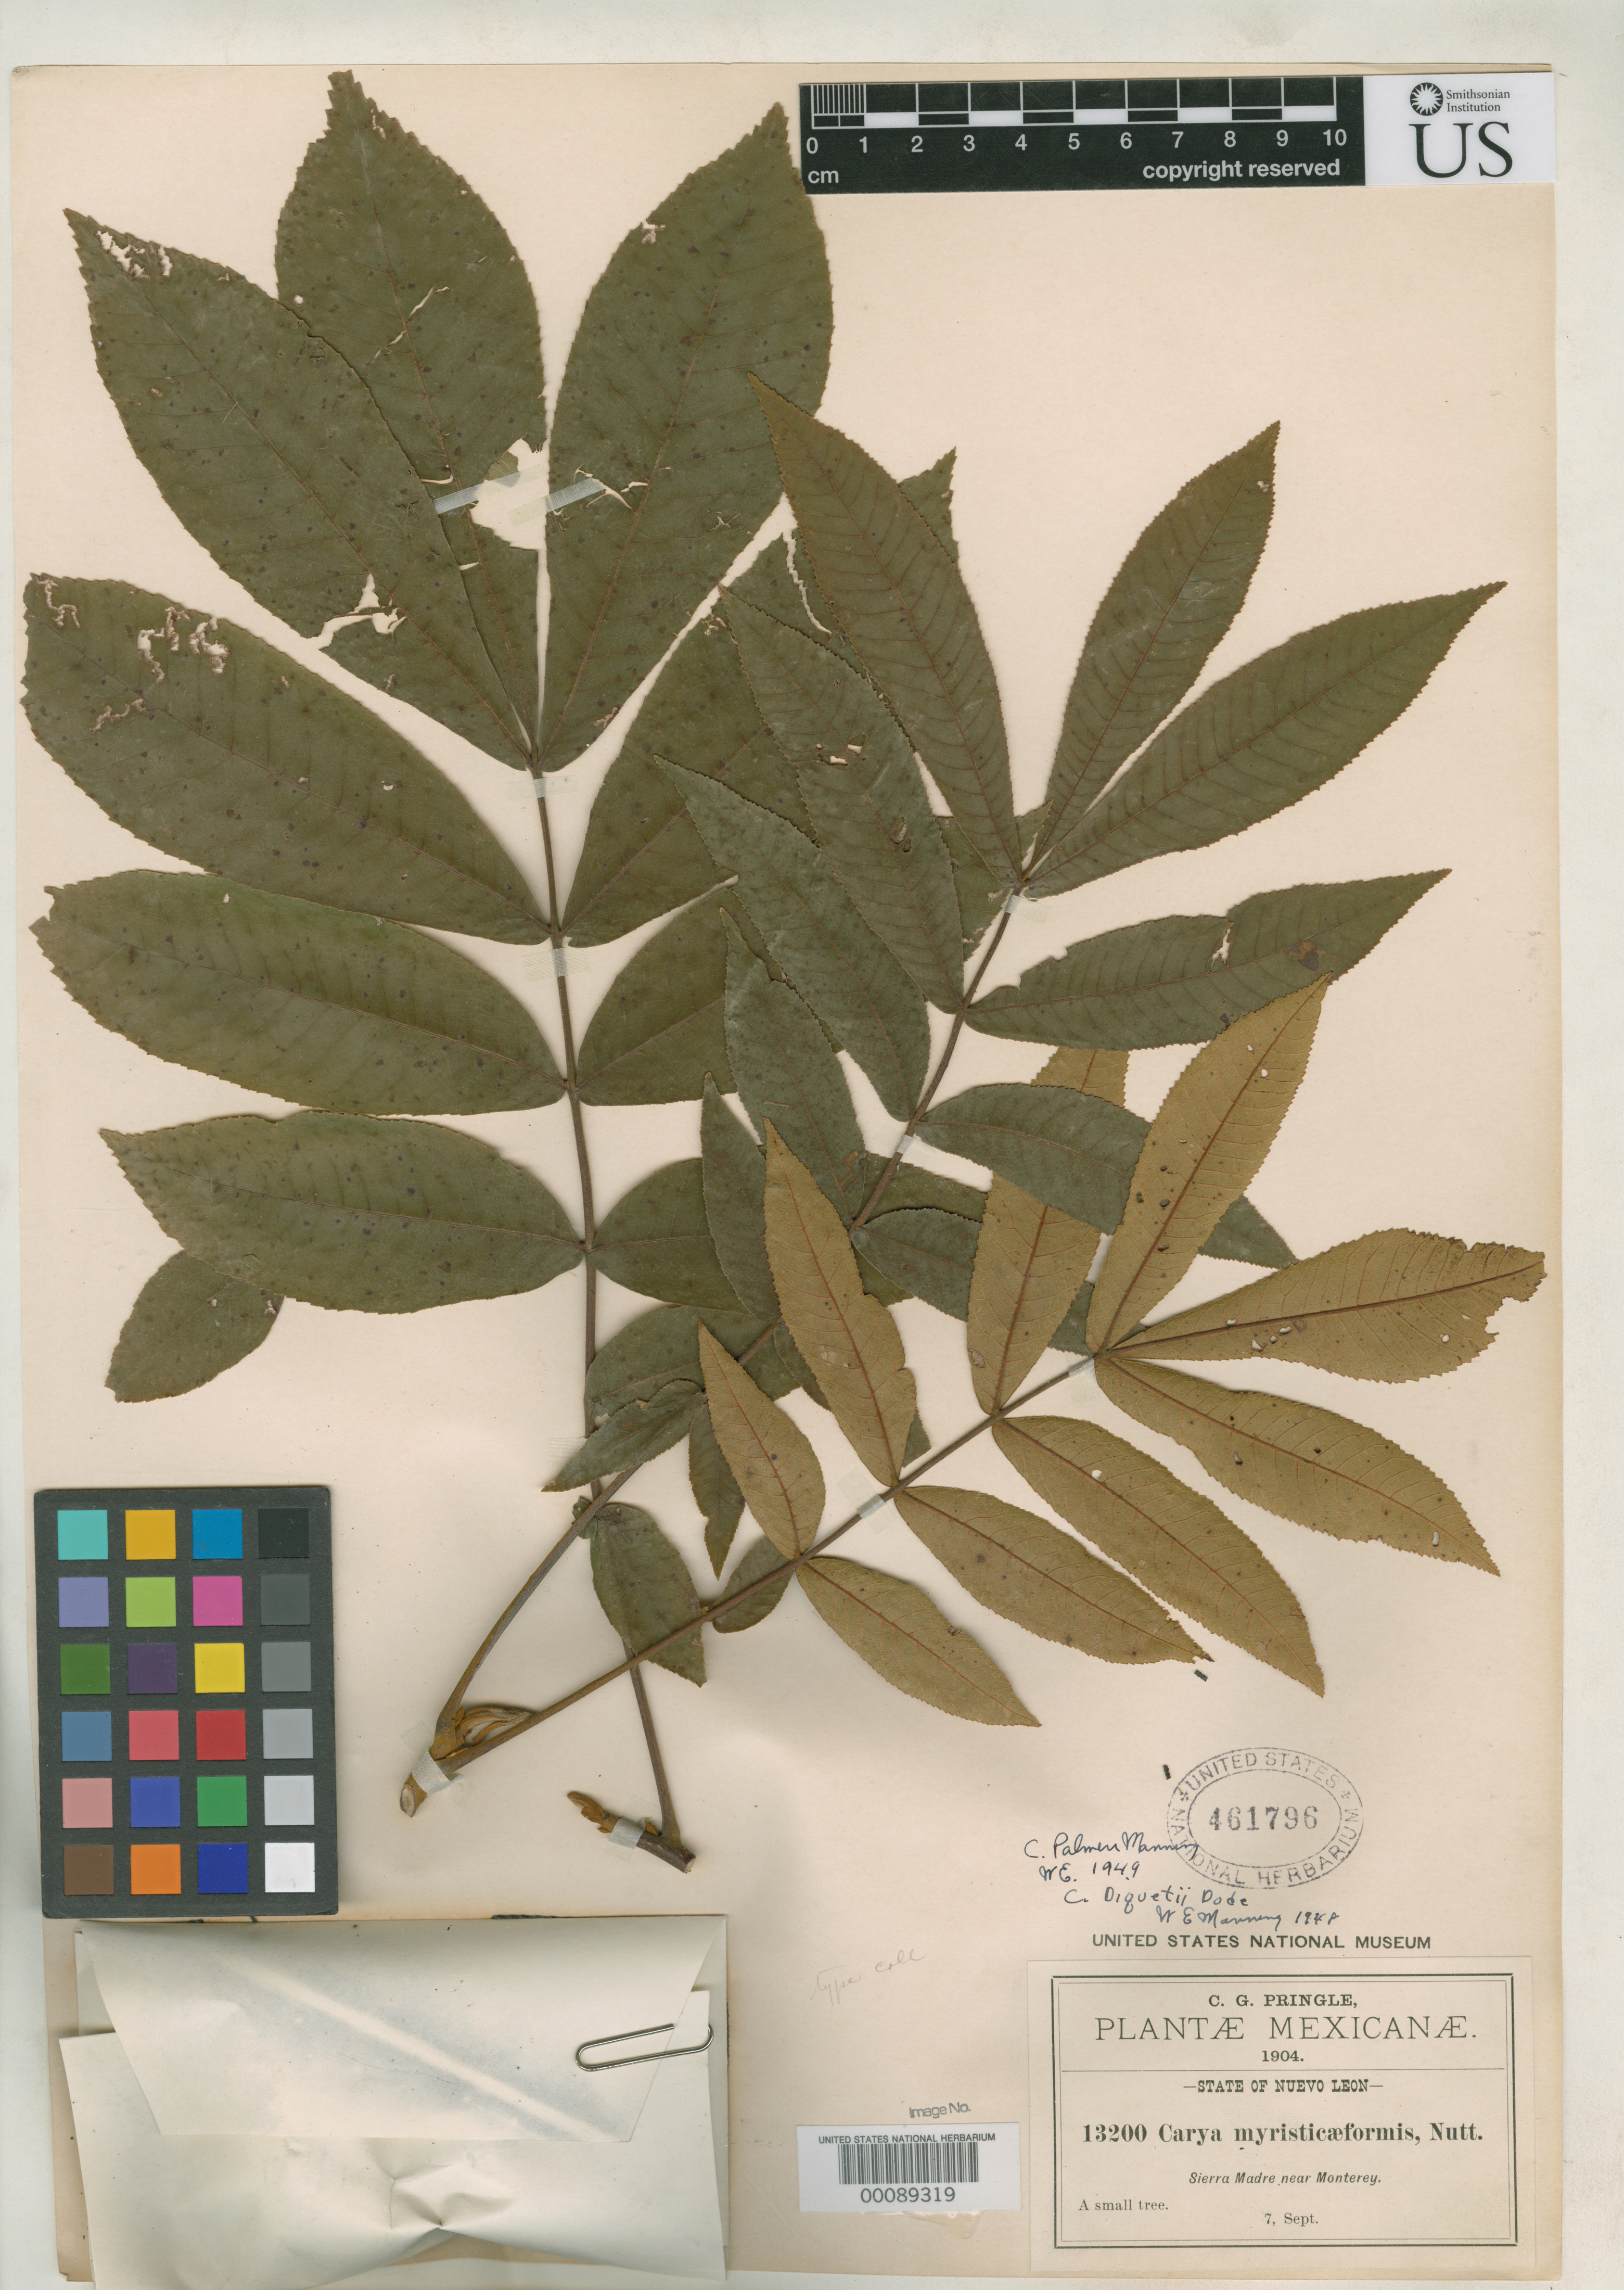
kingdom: Plantae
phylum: Tracheophyta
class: Magnoliopsida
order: Fagales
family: Juglandaceae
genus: Carya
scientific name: Carya palmeri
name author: Manning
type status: Isotype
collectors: C. G. Pringle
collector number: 13200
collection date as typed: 07 Sep 1904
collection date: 1904-09-07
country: Mexico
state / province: Nuevo León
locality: Monterrey, Sierra Madre.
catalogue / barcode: US 461796